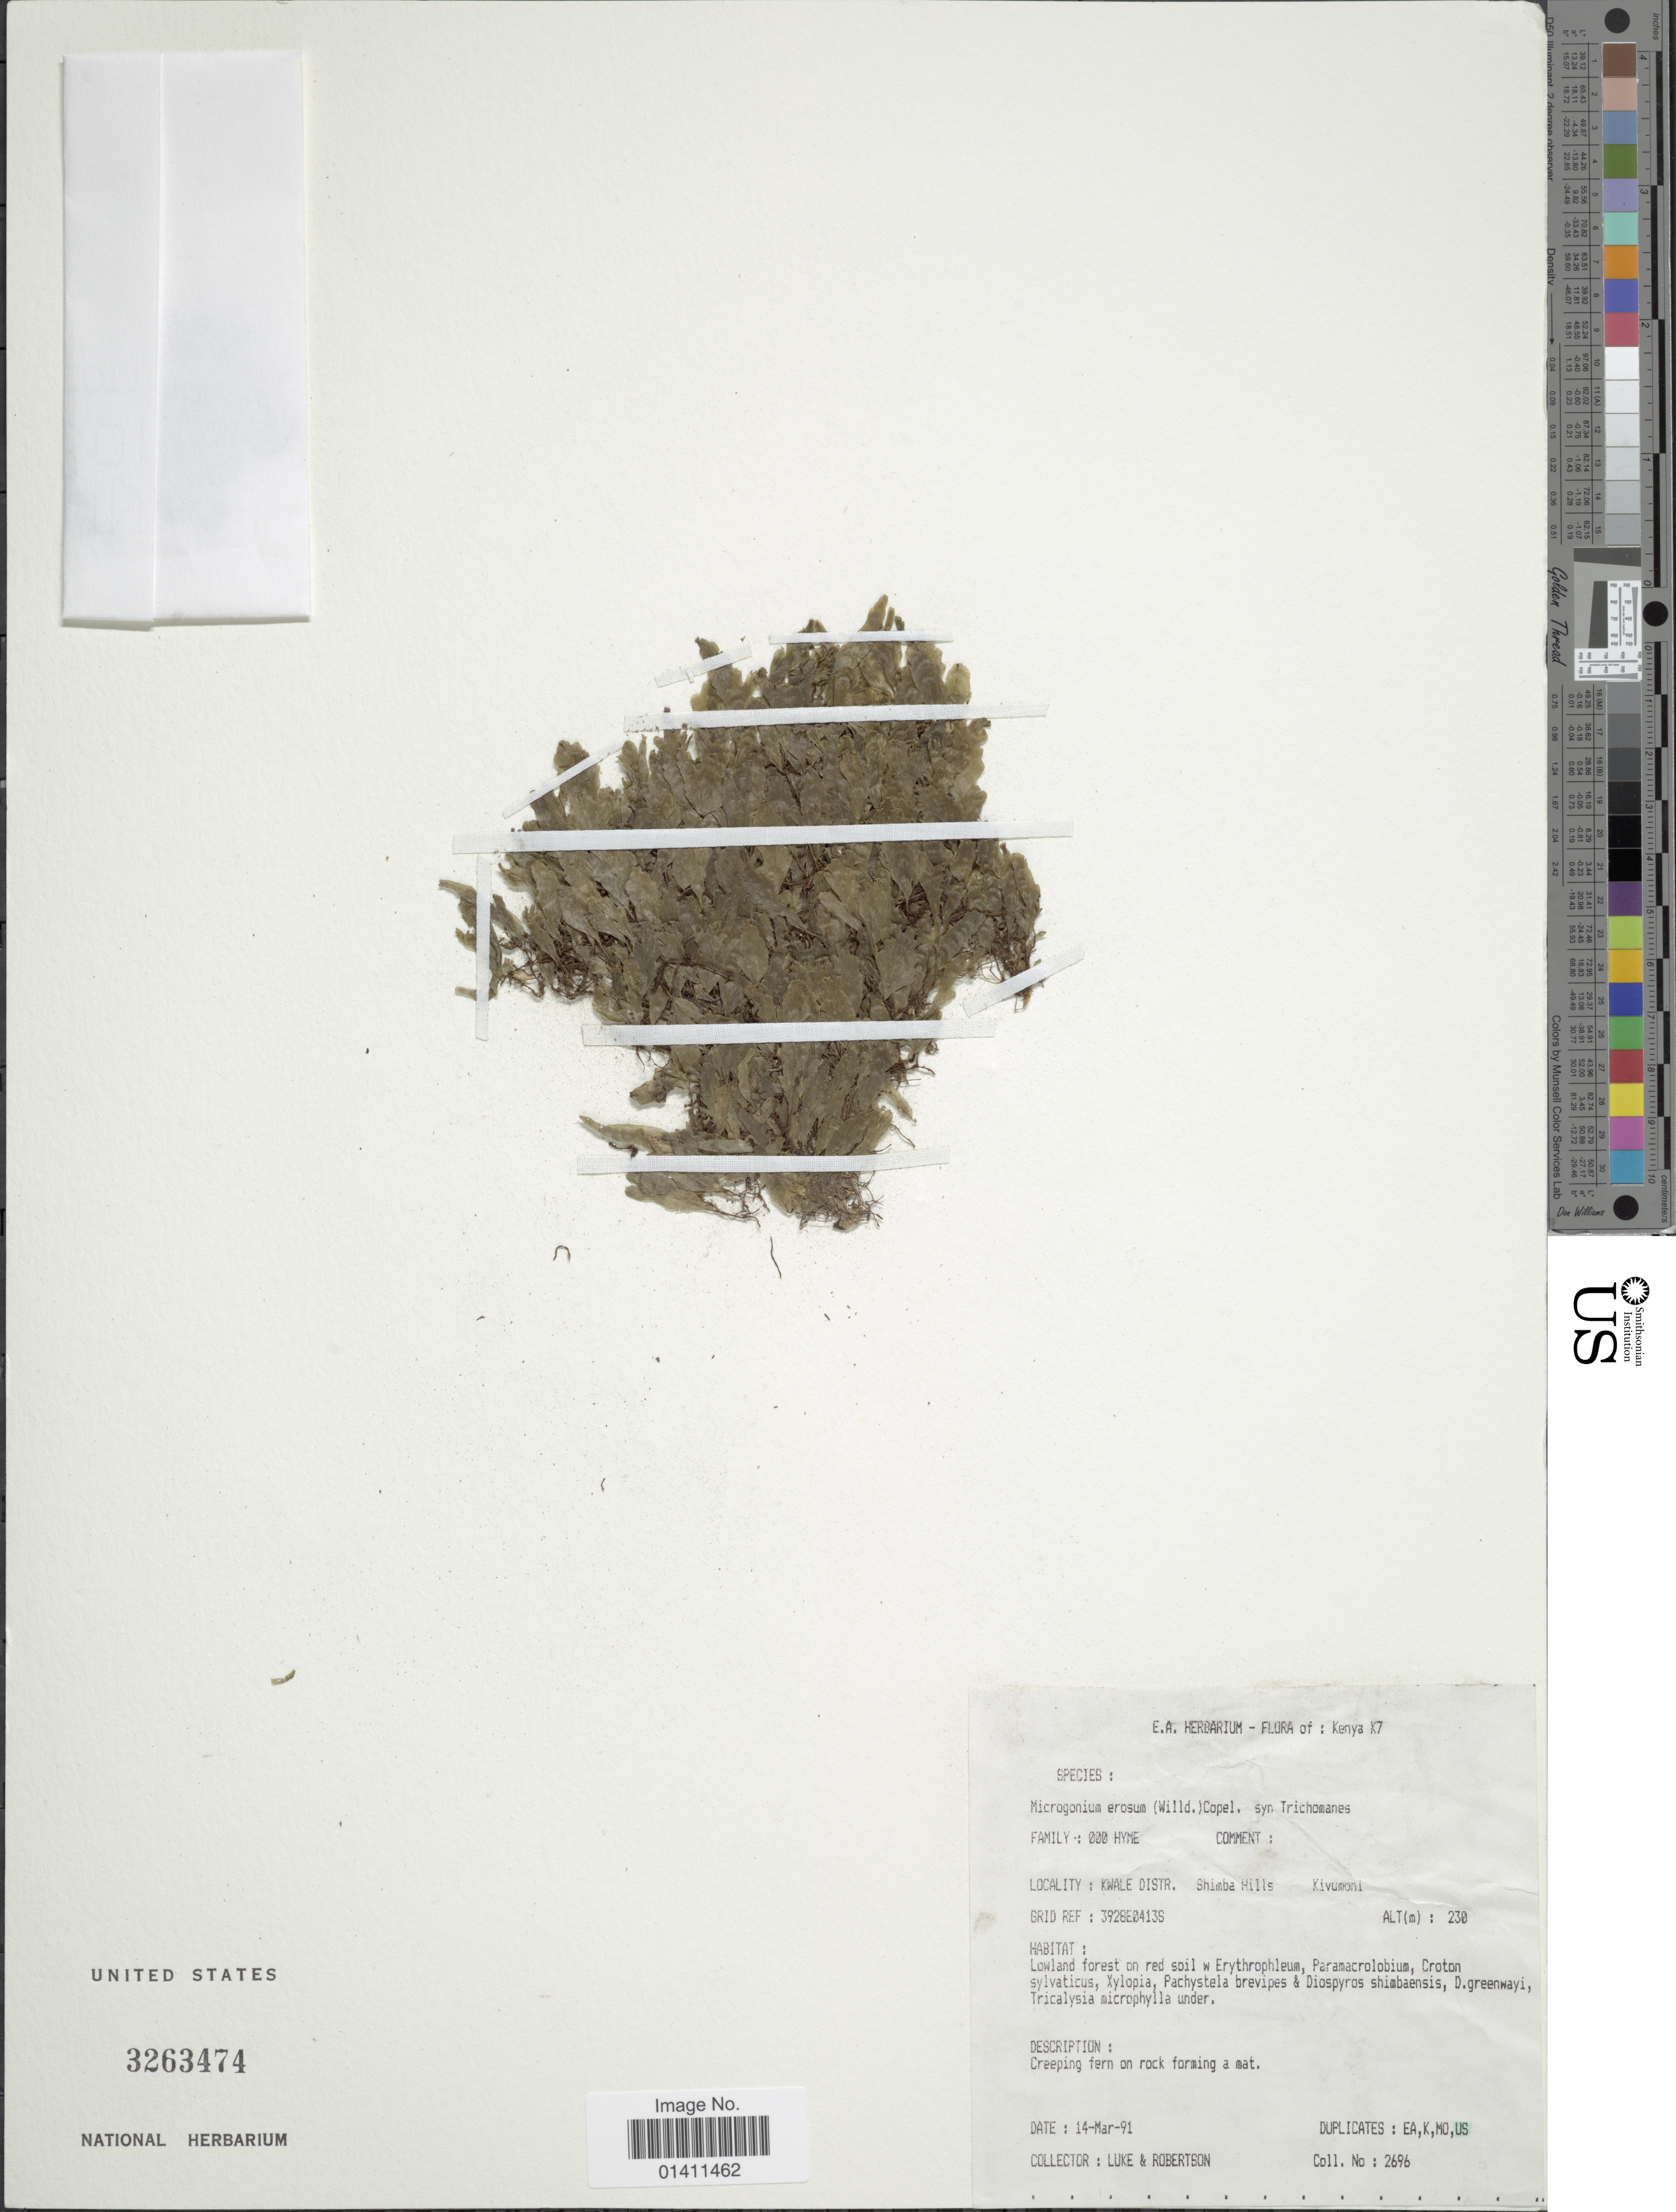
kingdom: Plantae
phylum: Tracheophyta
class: Polypodiopsida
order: Hymenophyllales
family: Hymenophyllaceae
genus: Didymoglossum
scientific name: Didymoglossum erosum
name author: (Willd.) J.P. Roux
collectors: -. Luke & -. Robertson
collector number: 2696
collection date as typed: Transcribed d/m/y: 14/3/91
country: Kenya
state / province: Kwale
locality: Kenya K7. Shimba Hills. Kivumoni.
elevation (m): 230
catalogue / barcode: US 3263474